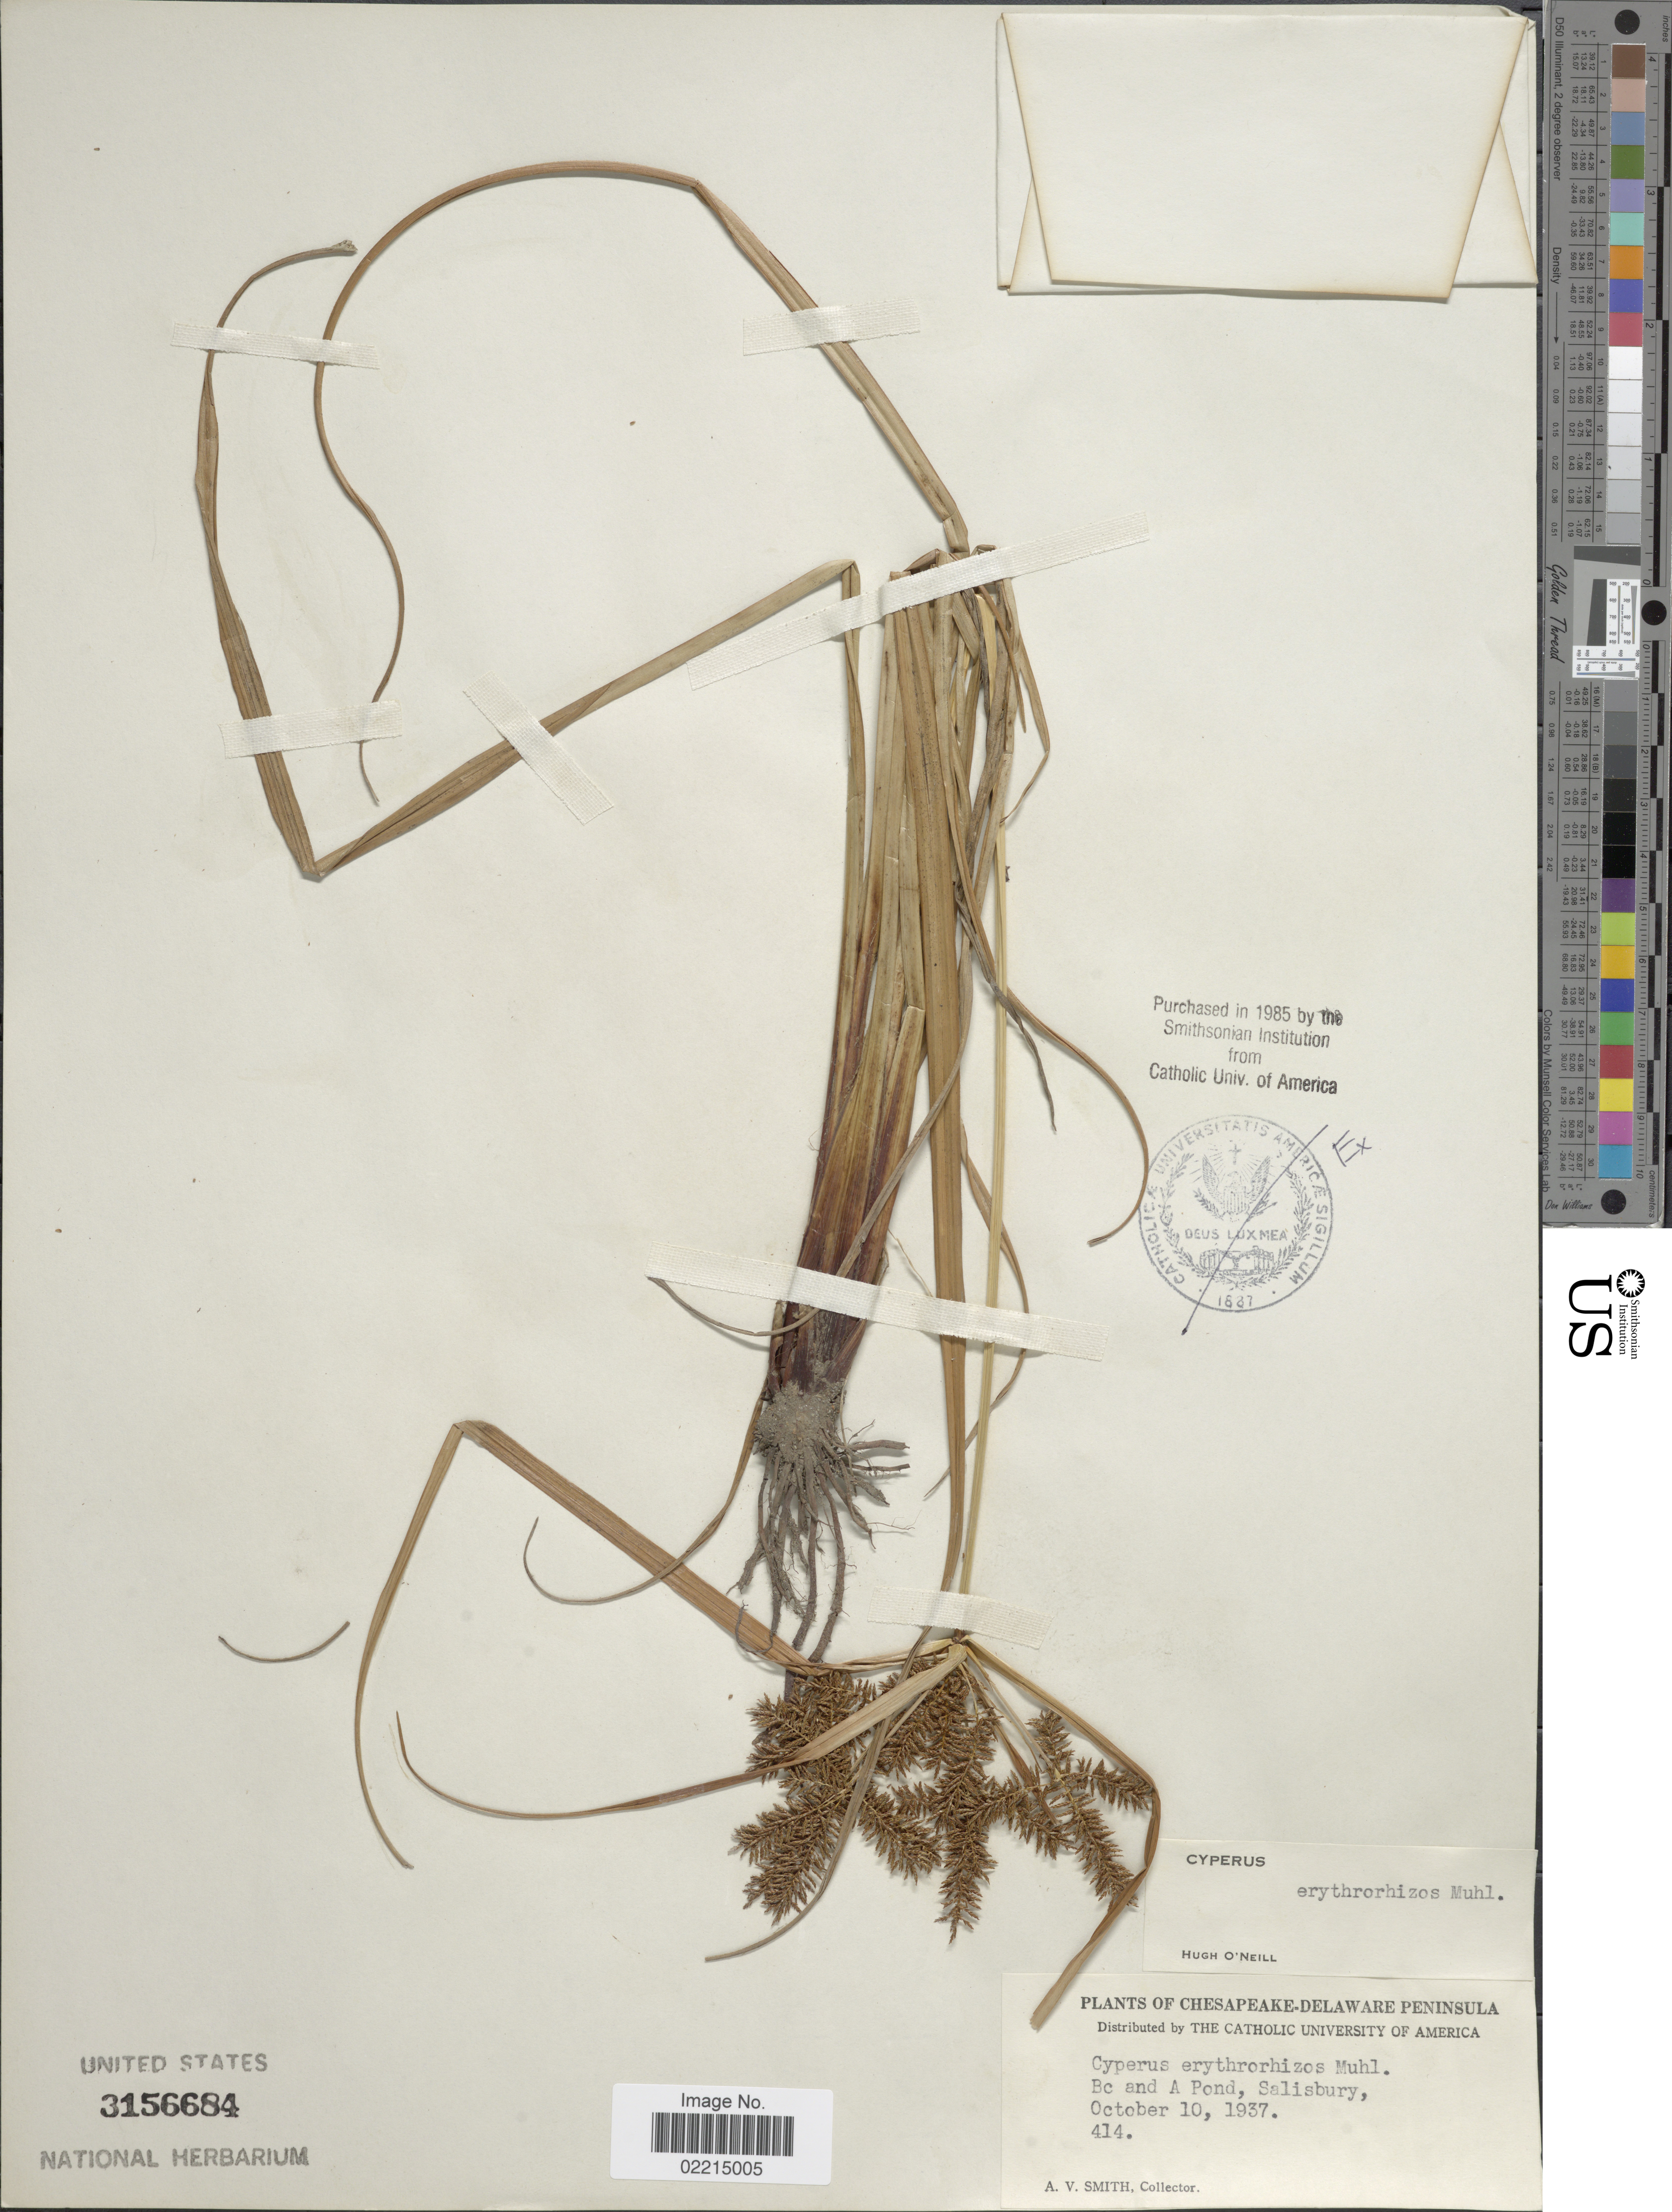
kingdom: Plantae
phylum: Tracheophyta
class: Liliopsida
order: Poales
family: Cyperaceae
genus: Cyperus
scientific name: Cyperus erythrorhizos Muhl.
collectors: A. V. P. Smith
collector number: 414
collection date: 1937-10-10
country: United States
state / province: Maryland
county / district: Wicomico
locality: Chesapeake-Delaware Peninsula. Bc and A Pond, Salisbury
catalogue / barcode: US 3156684